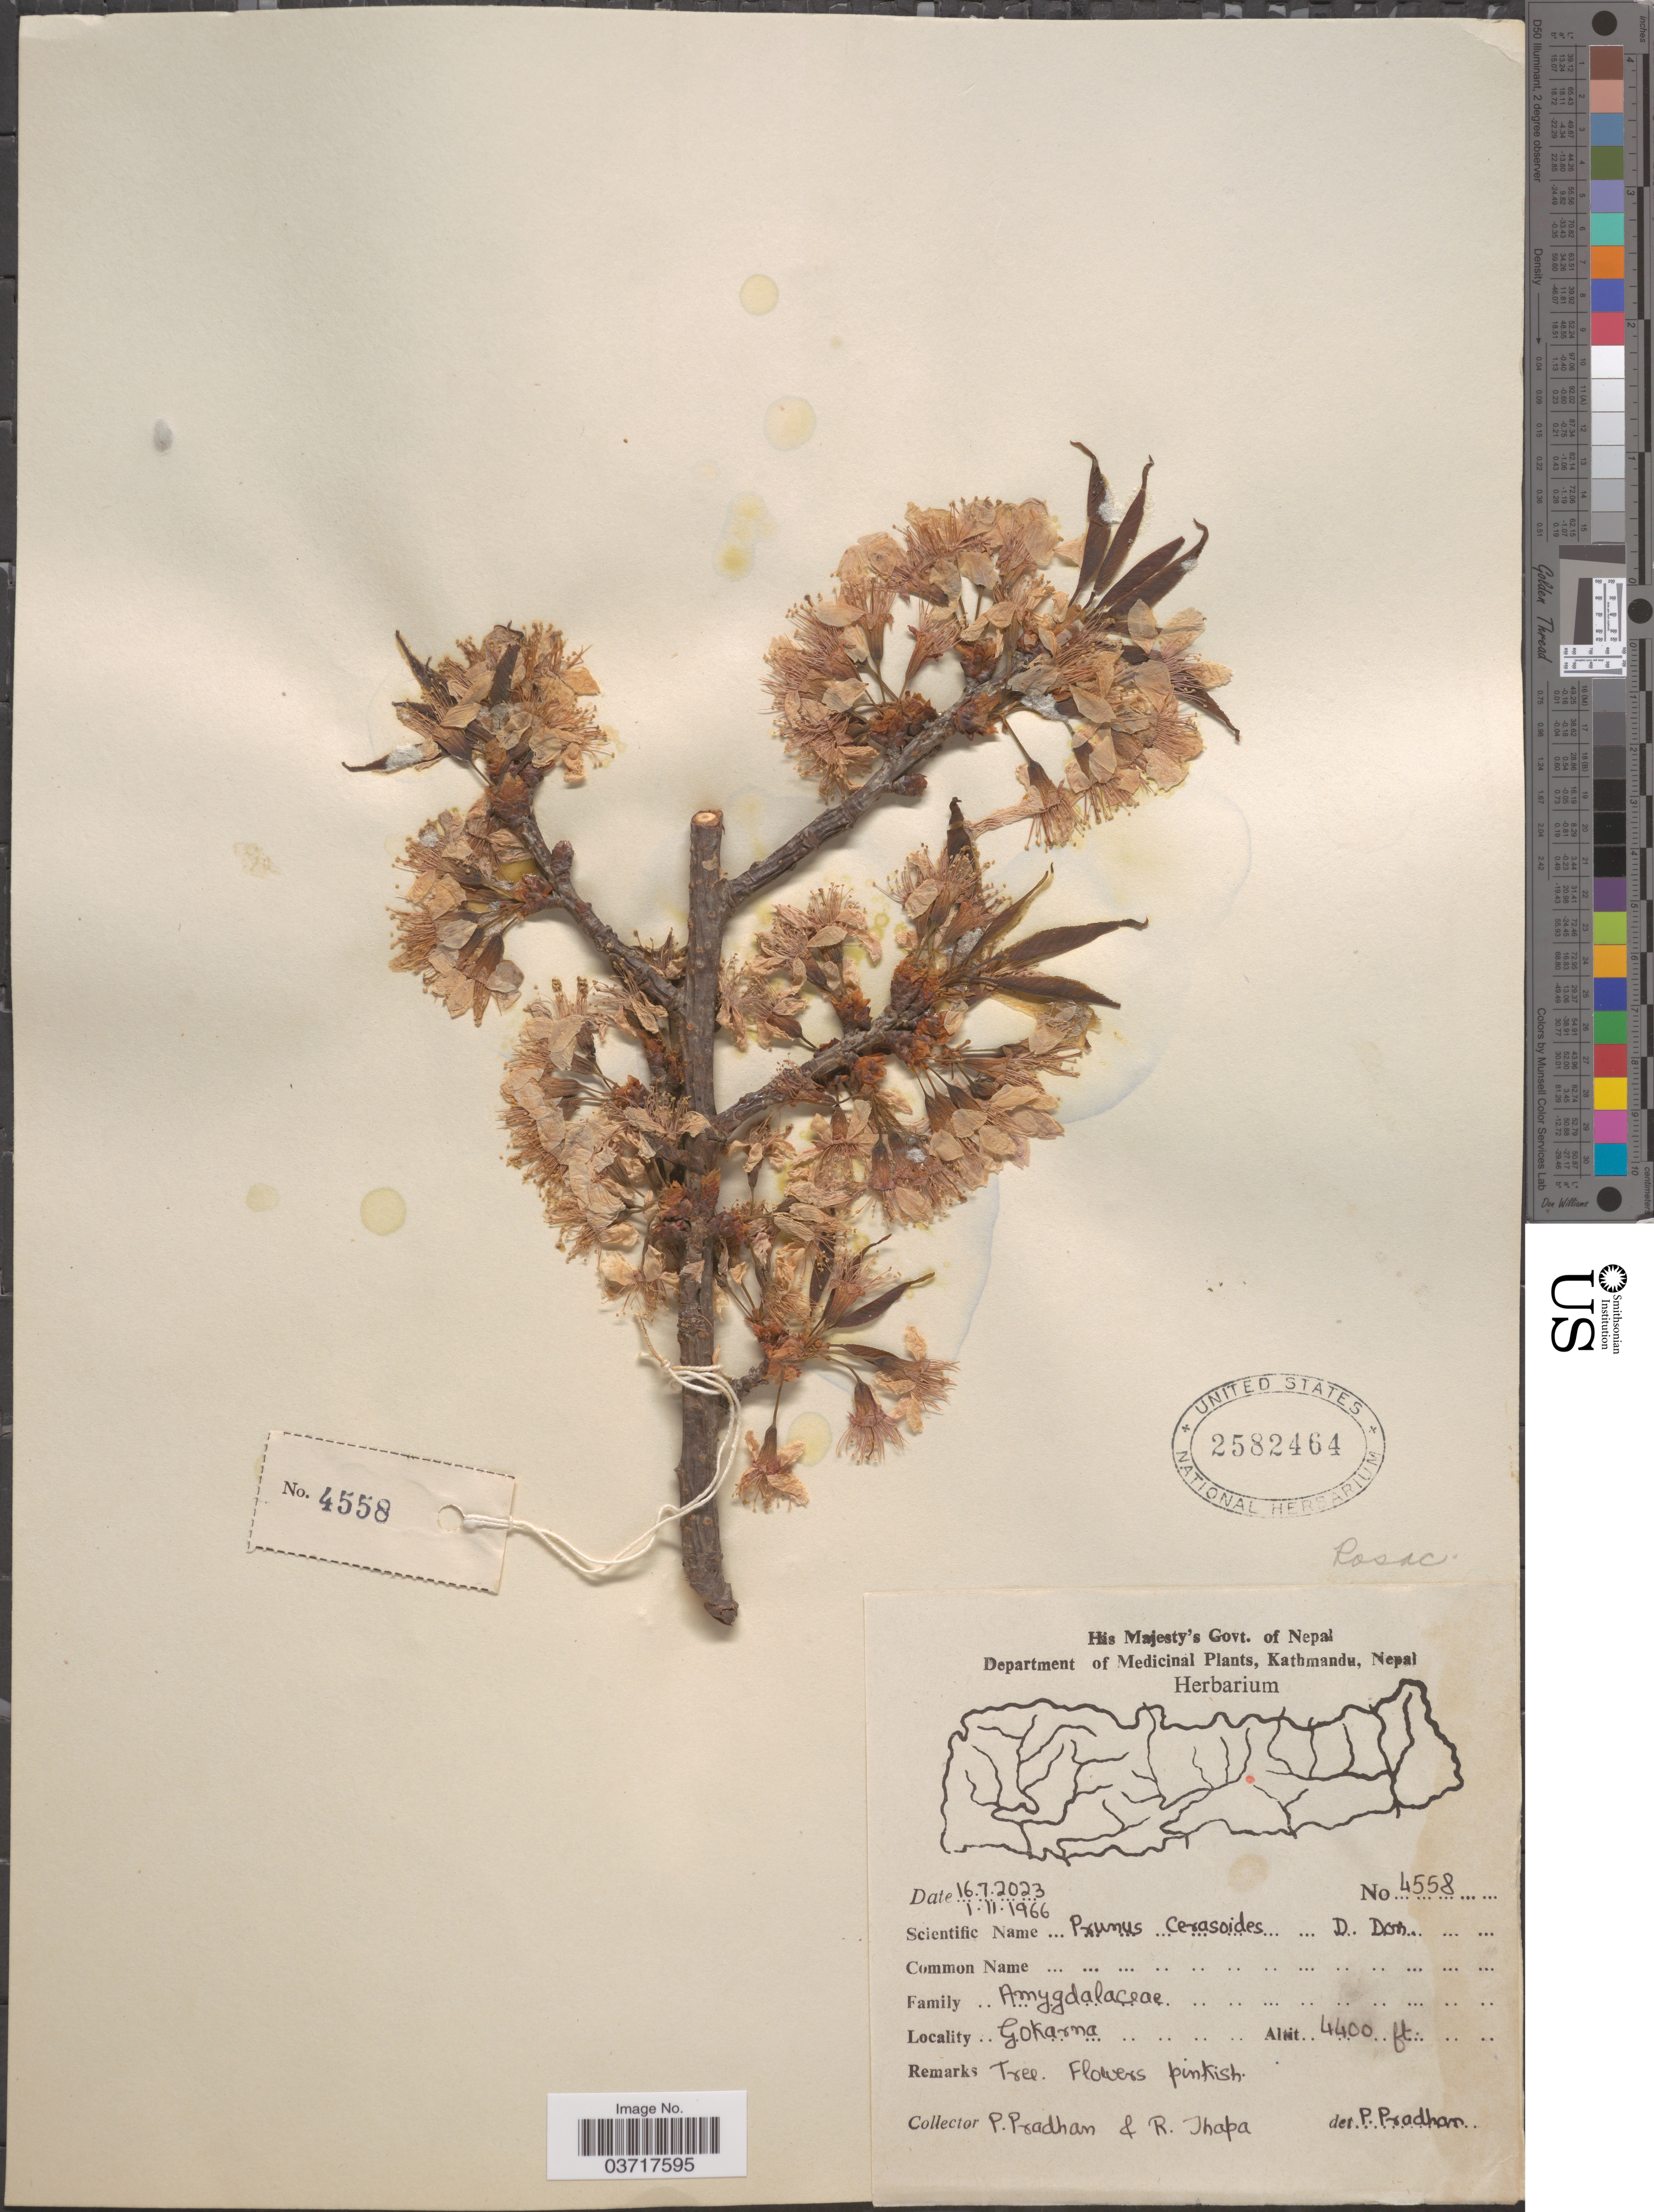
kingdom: Plantae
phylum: Tracheophyta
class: Magnoliopsida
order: Rosales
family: Rosaceae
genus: Prunus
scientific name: Prunus cerasoides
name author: Buch.-Ham. ex D. Don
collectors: P. Pradhan & R. Thapa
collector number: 4558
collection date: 1966-11-01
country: Nepal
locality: Gokarna.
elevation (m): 1341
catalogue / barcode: US 2582464